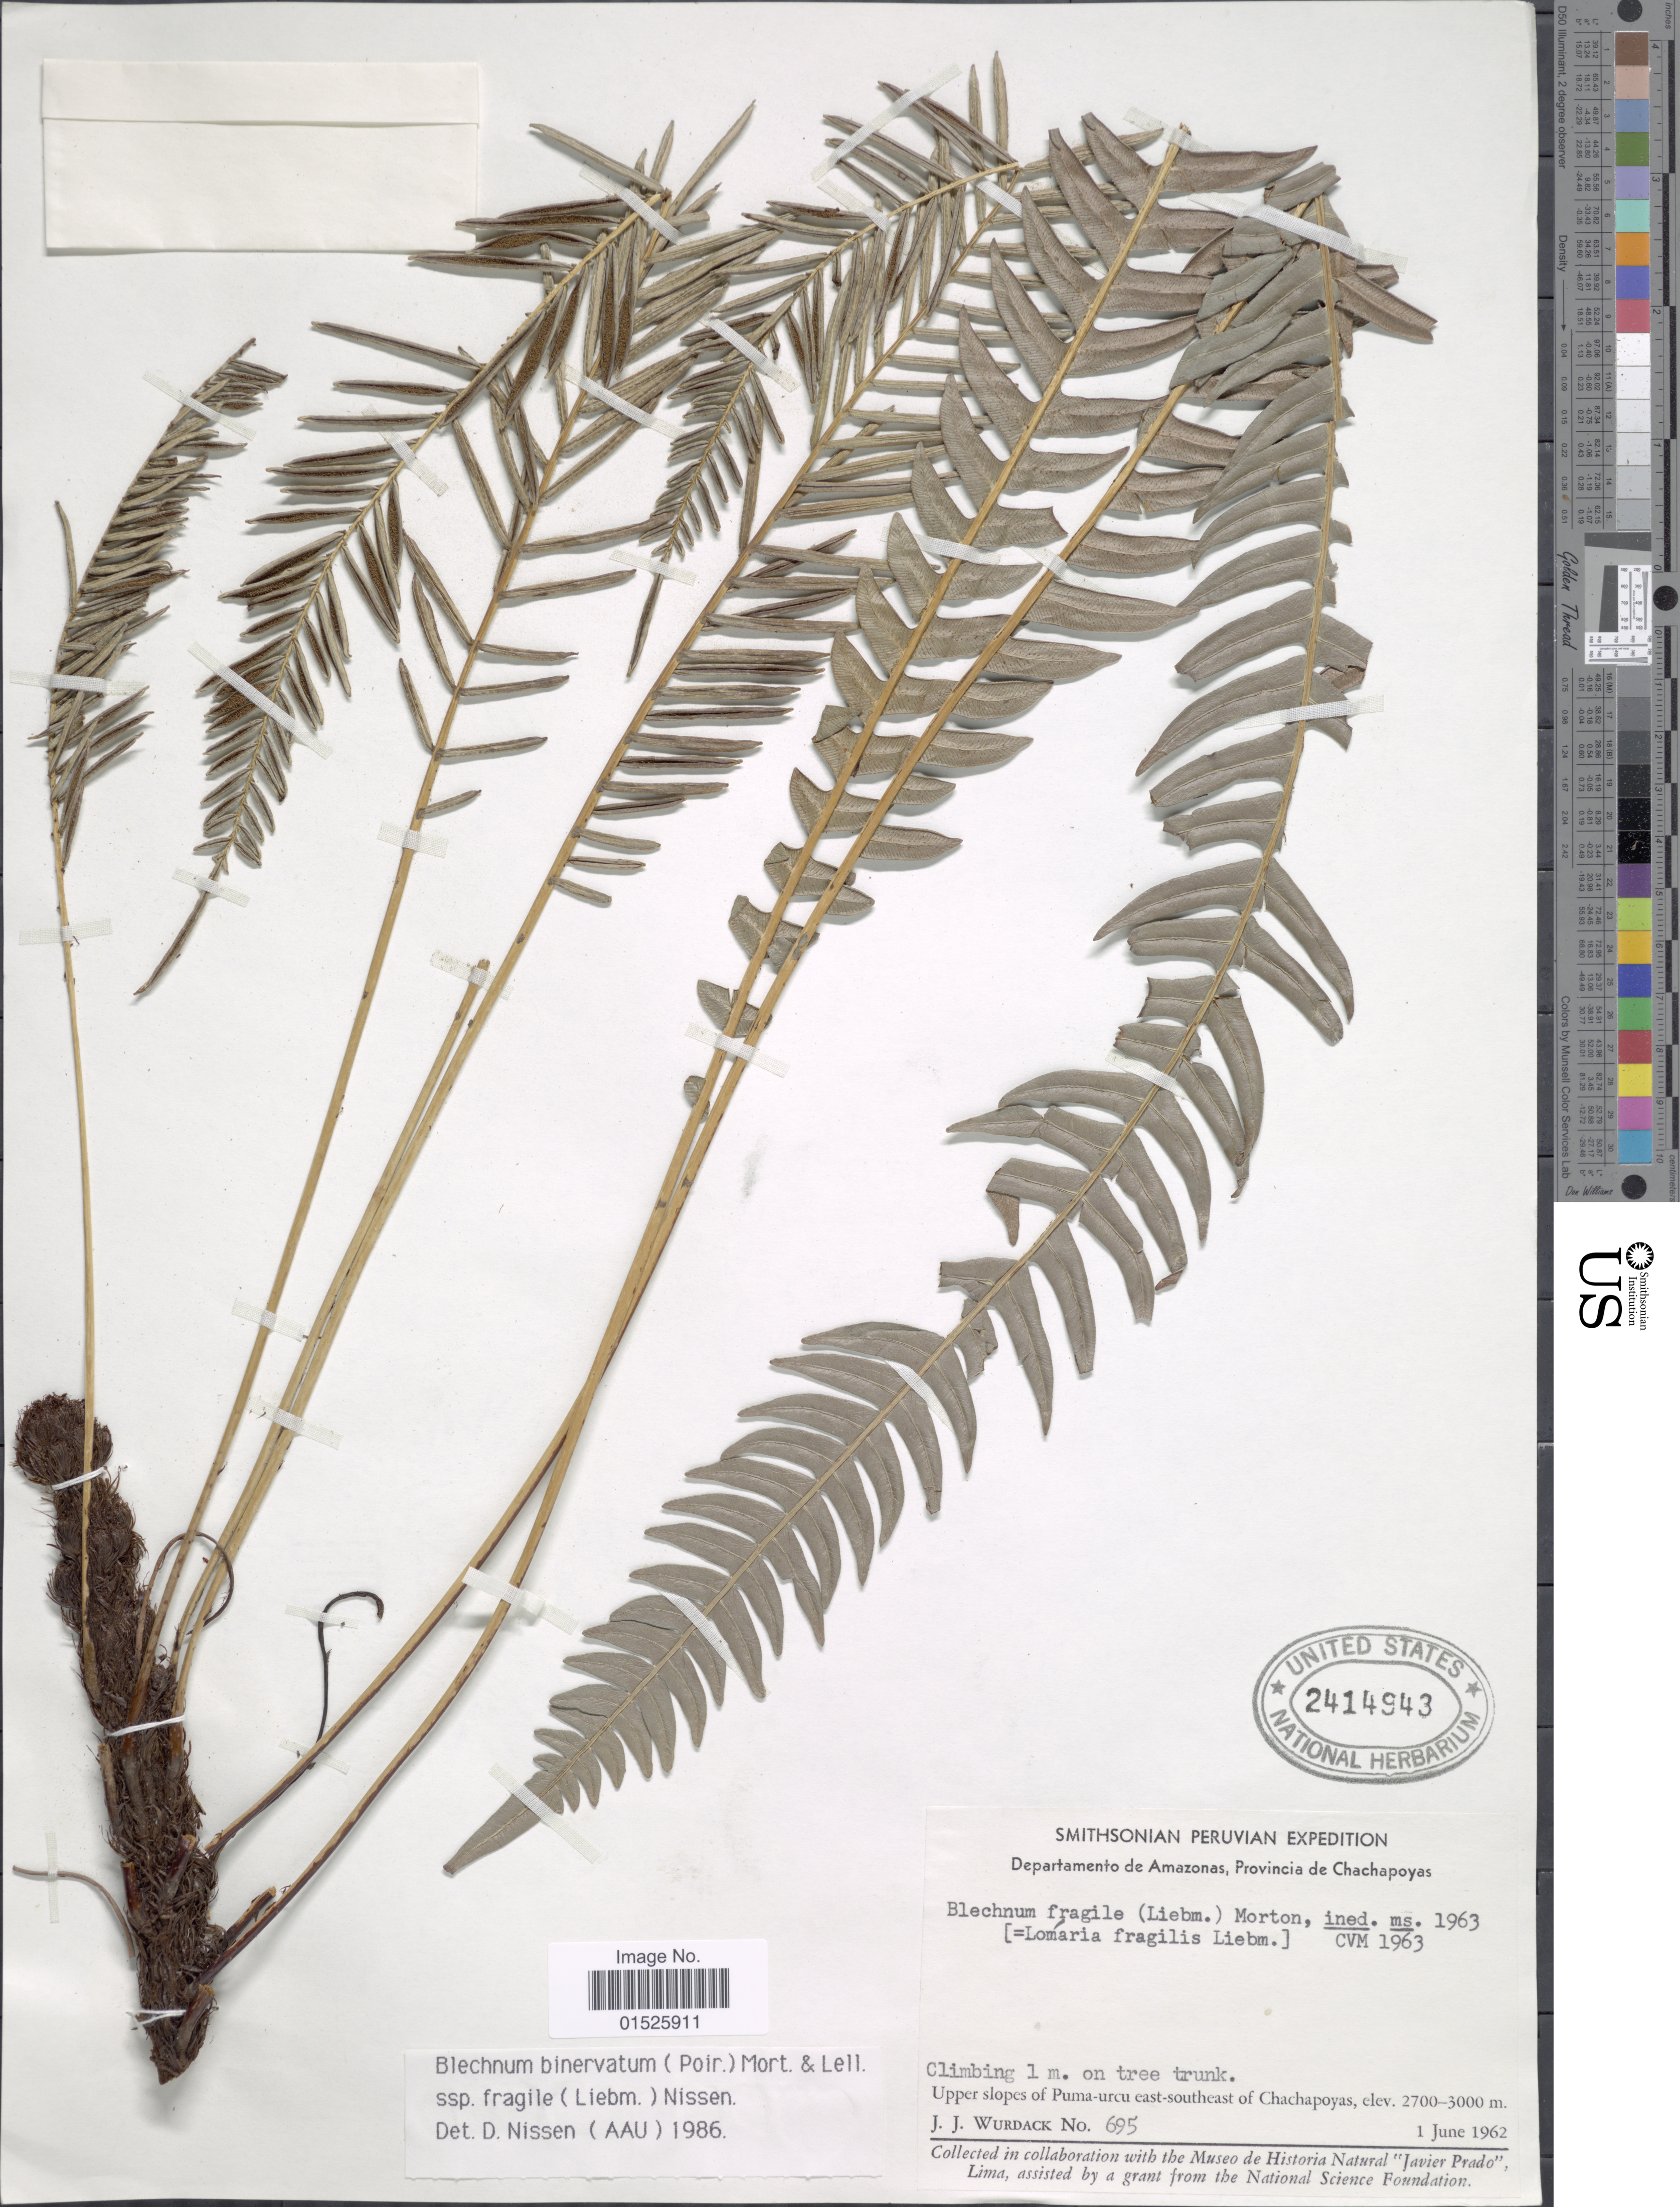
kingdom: Plantae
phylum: Tracheophyta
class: Polypodiopsida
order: Polypodiales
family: Blechnaceae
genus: Blechnum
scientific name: Blechnum fragile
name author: (Liebm.) C.V. Morton & Lellinger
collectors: J. J. Wurdack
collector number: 695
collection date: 1962-06-01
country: Peru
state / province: Amazonas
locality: Upper slopes of Puma-urcu east-southeast of Chachapoyas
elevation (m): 2700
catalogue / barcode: US 2414943